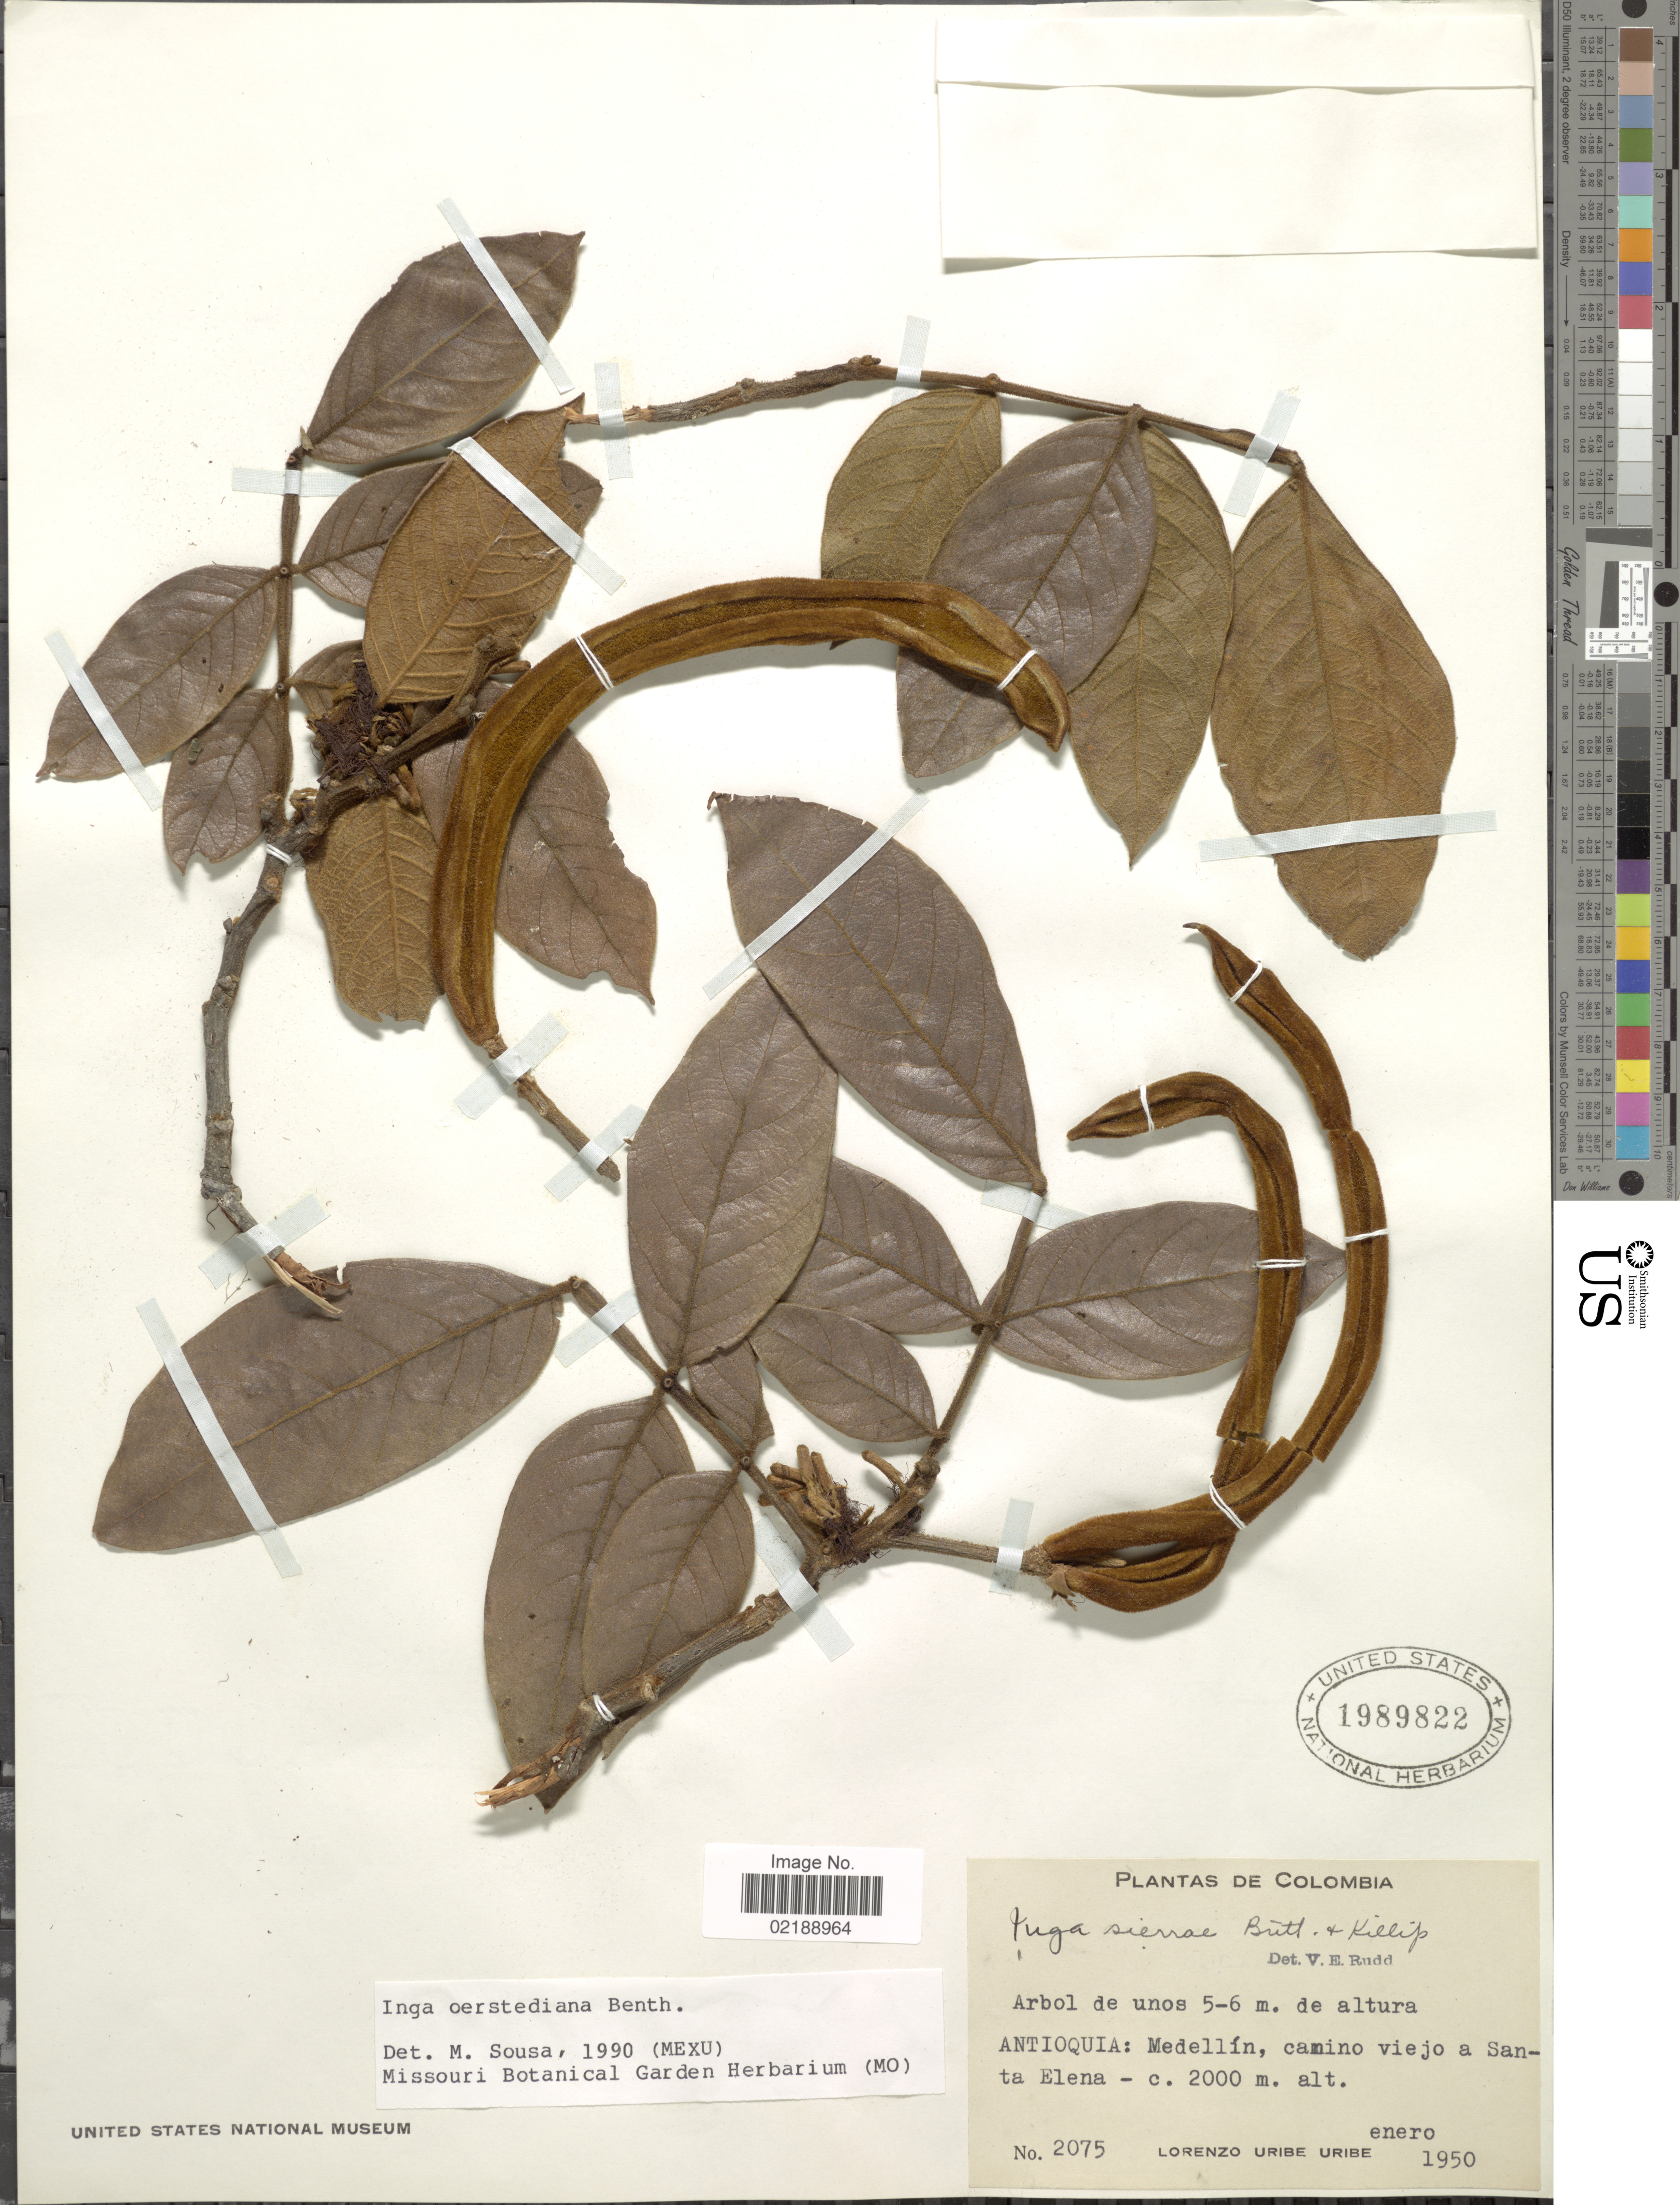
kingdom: Plantae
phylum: Tracheophyta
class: Magnoliopsida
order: Fabales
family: Fabaceae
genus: Inga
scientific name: Inga oerstediana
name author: Benth.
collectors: L. Uribe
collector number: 2075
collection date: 1950-01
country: Colombia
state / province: Antioquia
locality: Medellín, camino viejo a Santa Elena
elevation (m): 2000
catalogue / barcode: US 1989822